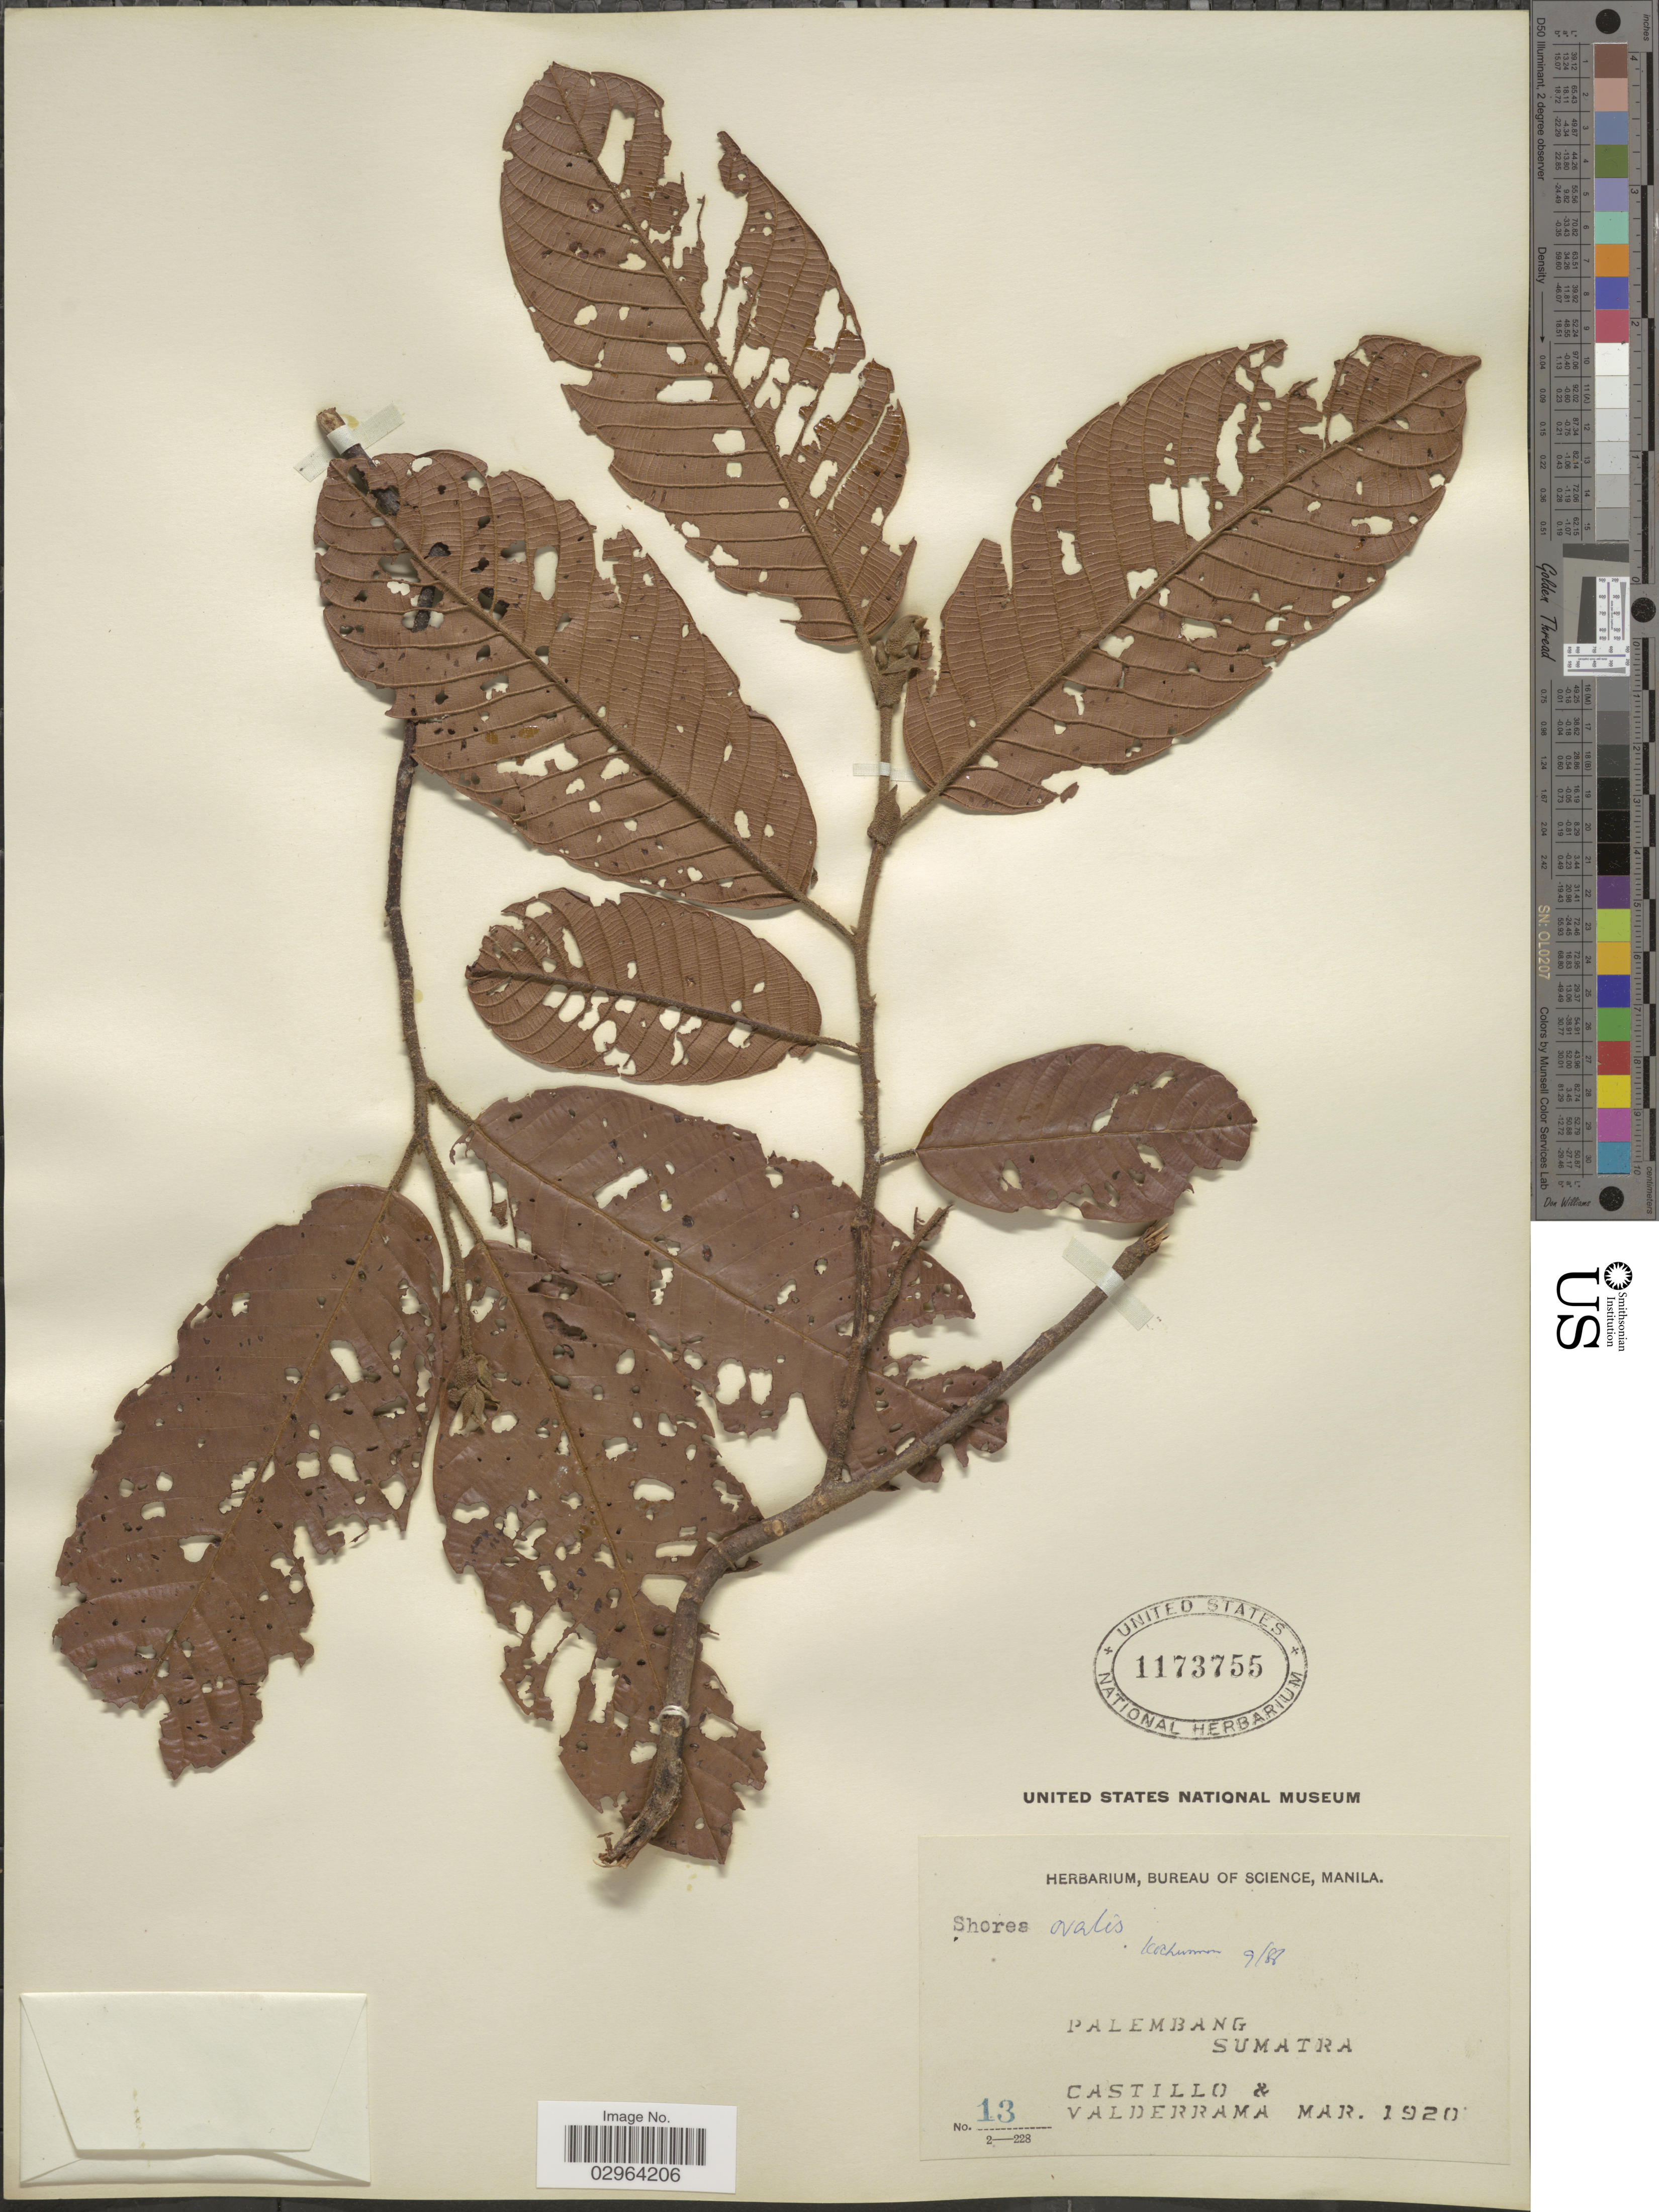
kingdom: Plantae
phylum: Tracheophyta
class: Magnoliopsida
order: Malvales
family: Dipterocarpaceae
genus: Rubroshorea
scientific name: Rubroshorea ovalis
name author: (Korth.) P.S. Ashton & J. Heck.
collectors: Castillo, -- & -. Valderrama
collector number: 13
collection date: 1920-03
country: Indonesia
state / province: Sumatra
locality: Palembang.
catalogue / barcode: US 1173755